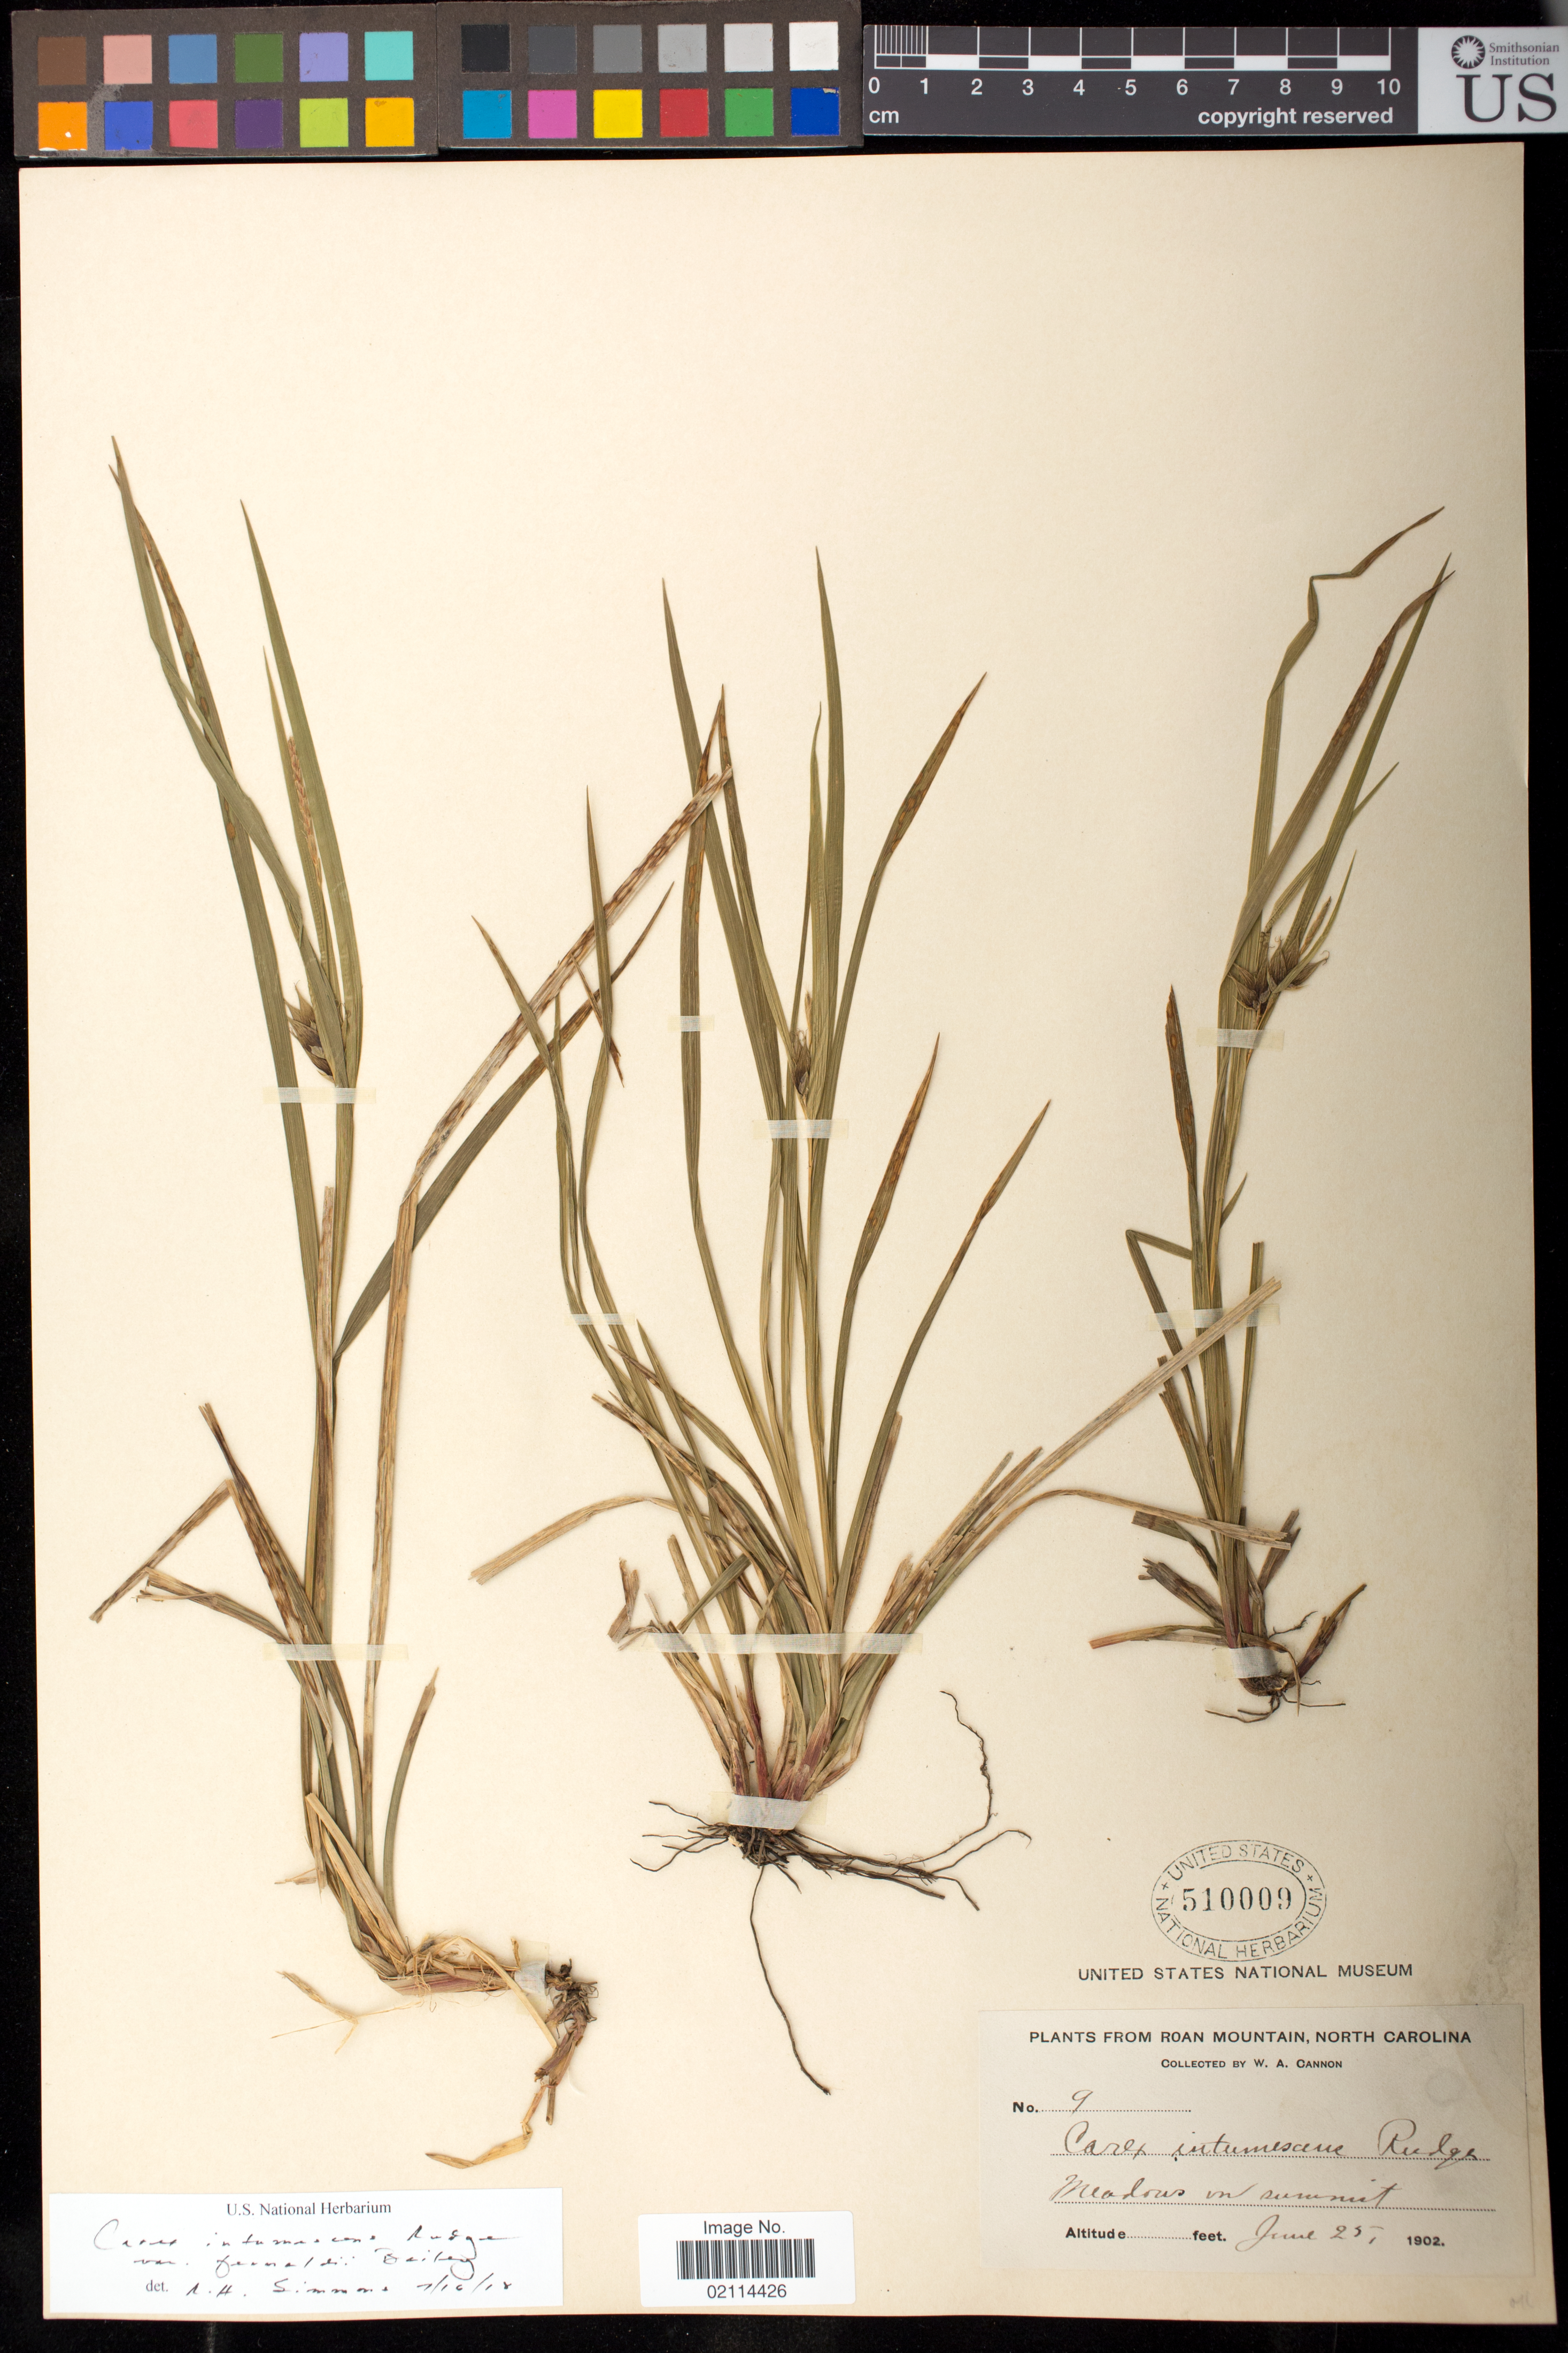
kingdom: Plantae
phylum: Tracheophyta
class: Liliopsida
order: Poales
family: Cyperaceae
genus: Carex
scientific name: Carex intumescens var. fernaldii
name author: L.H. Bailey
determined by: Simmons, R. H., (UNITED STATES)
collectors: W. Cannon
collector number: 9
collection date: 1902-06-25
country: United States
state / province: North Carolina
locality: Roan Mountain, meadows in summit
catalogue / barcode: US 510009